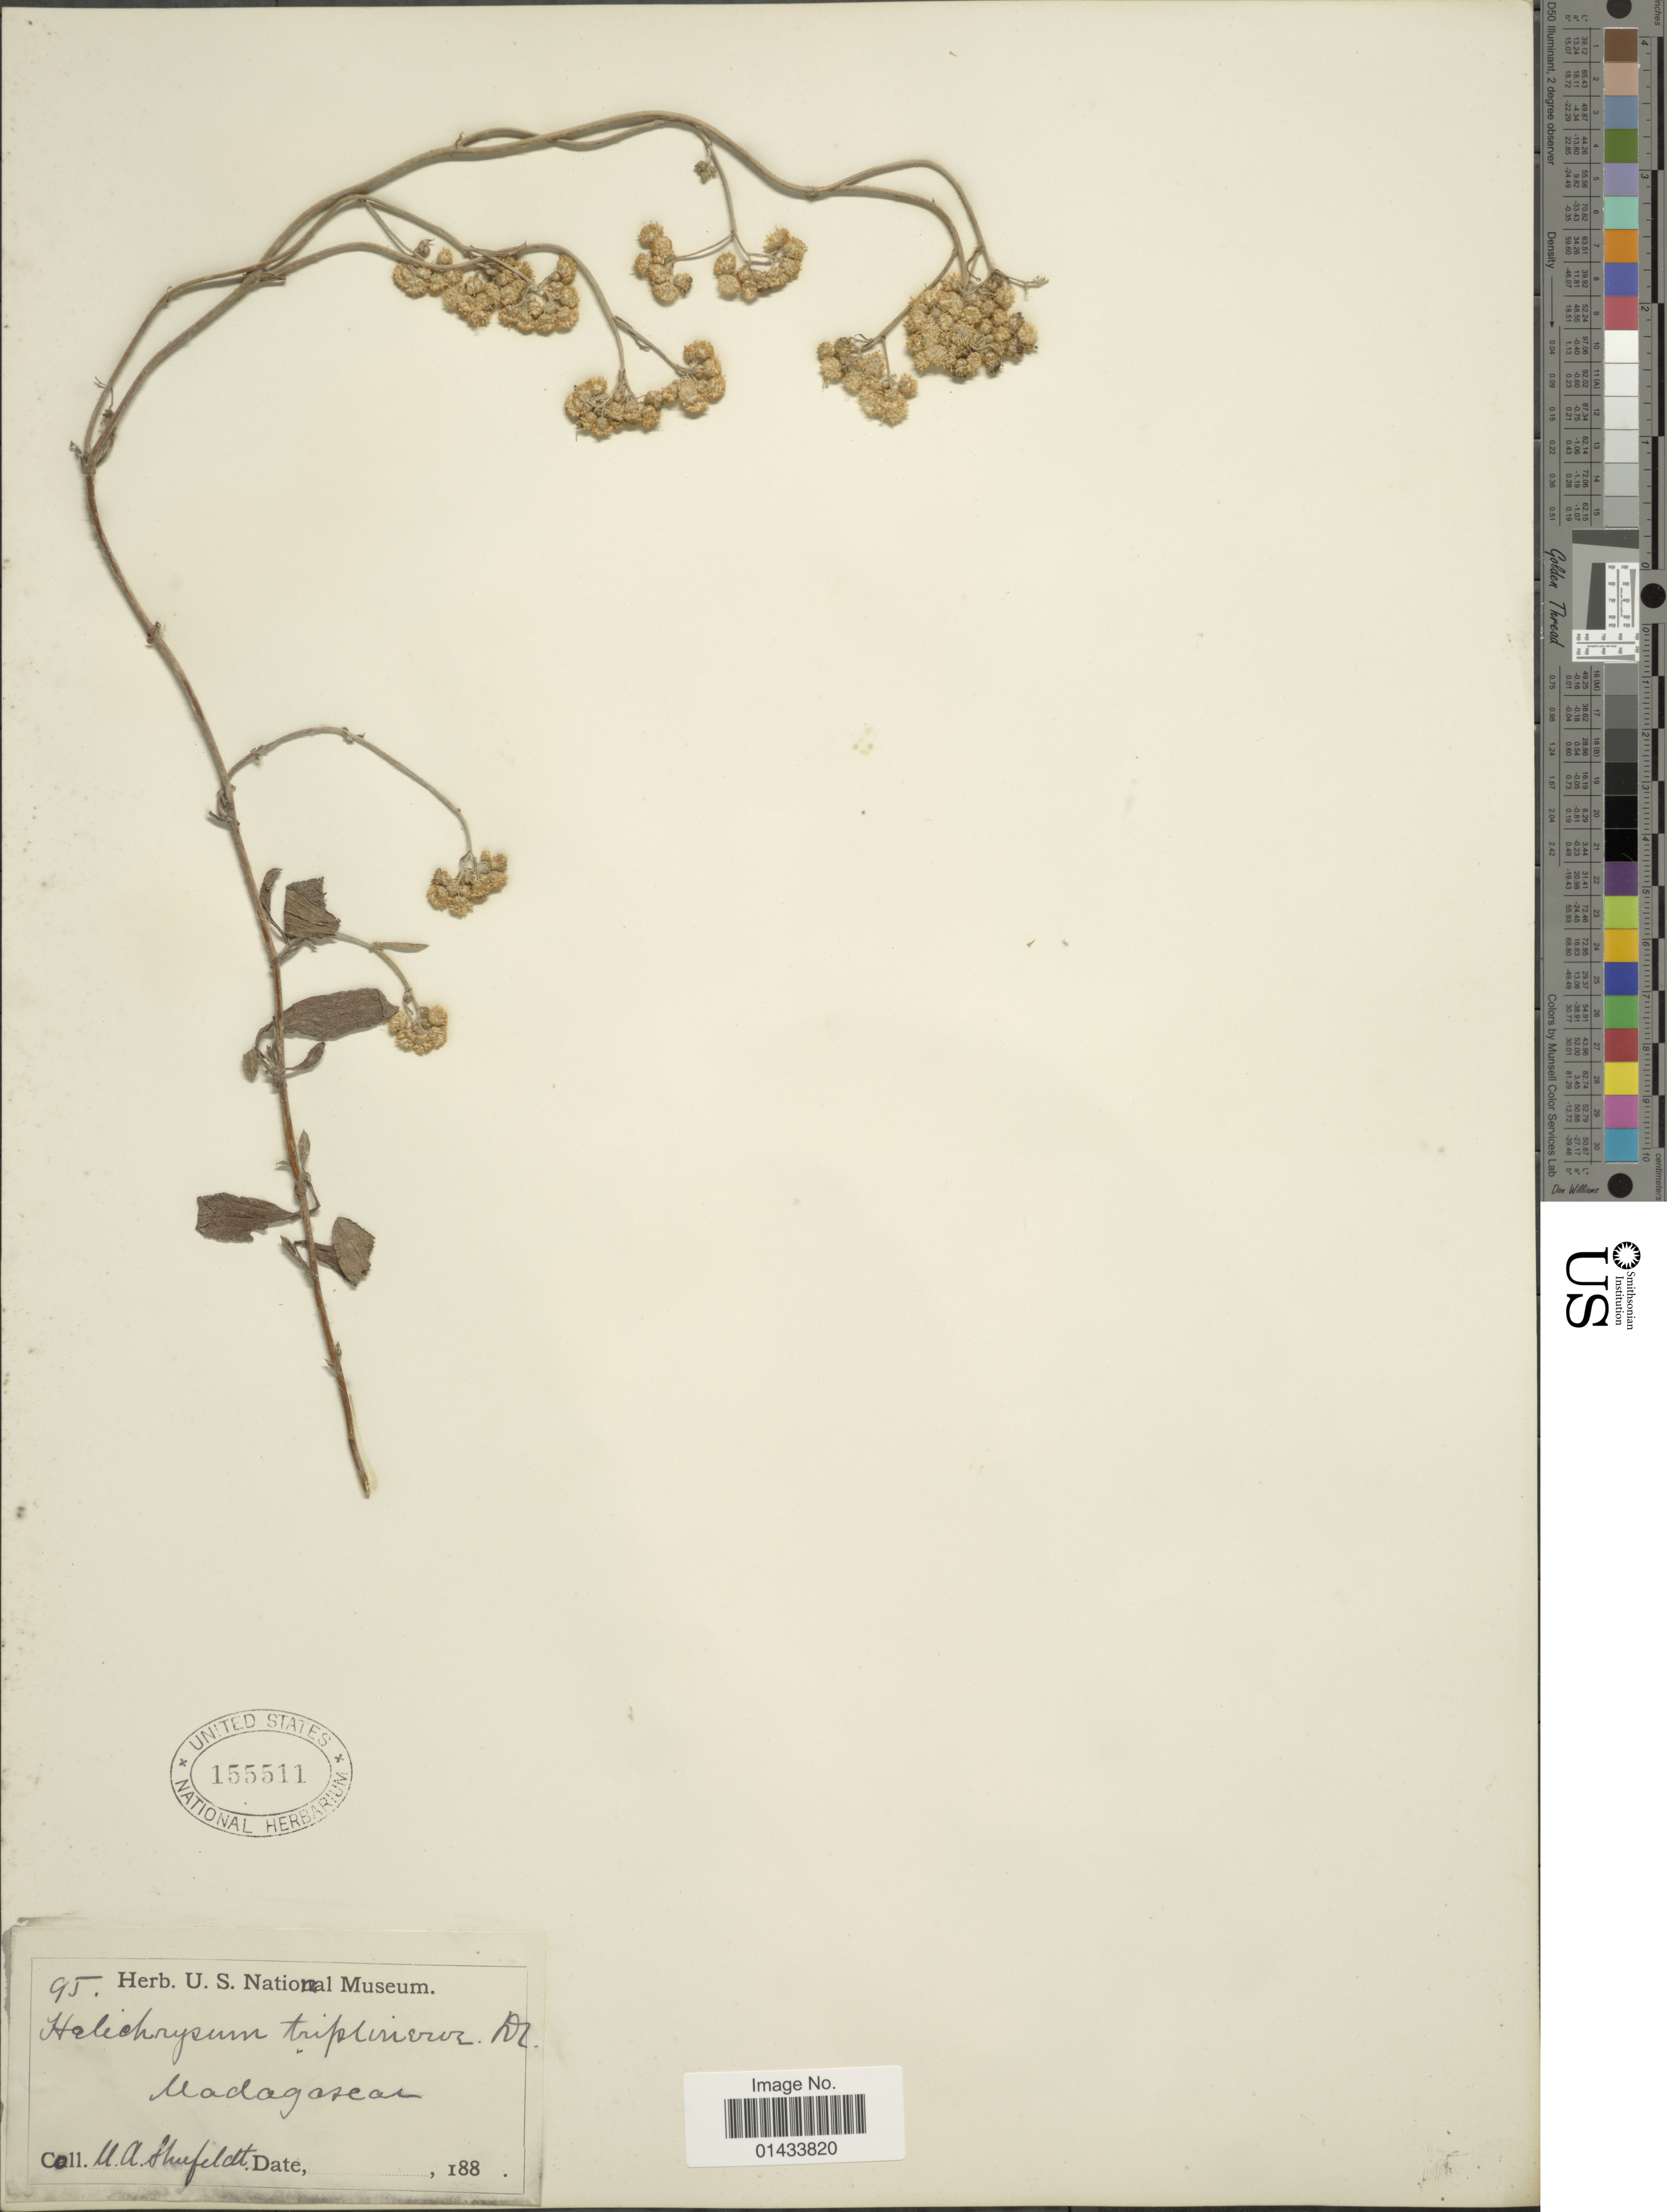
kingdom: Plantae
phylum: Tracheophyta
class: Magnoliopsida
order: Asterales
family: Asteraceae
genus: Helichrysum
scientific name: Helichrysum triplinerve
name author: DC.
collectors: U. Shufelat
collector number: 95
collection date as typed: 188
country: Madagascar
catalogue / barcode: US 155511